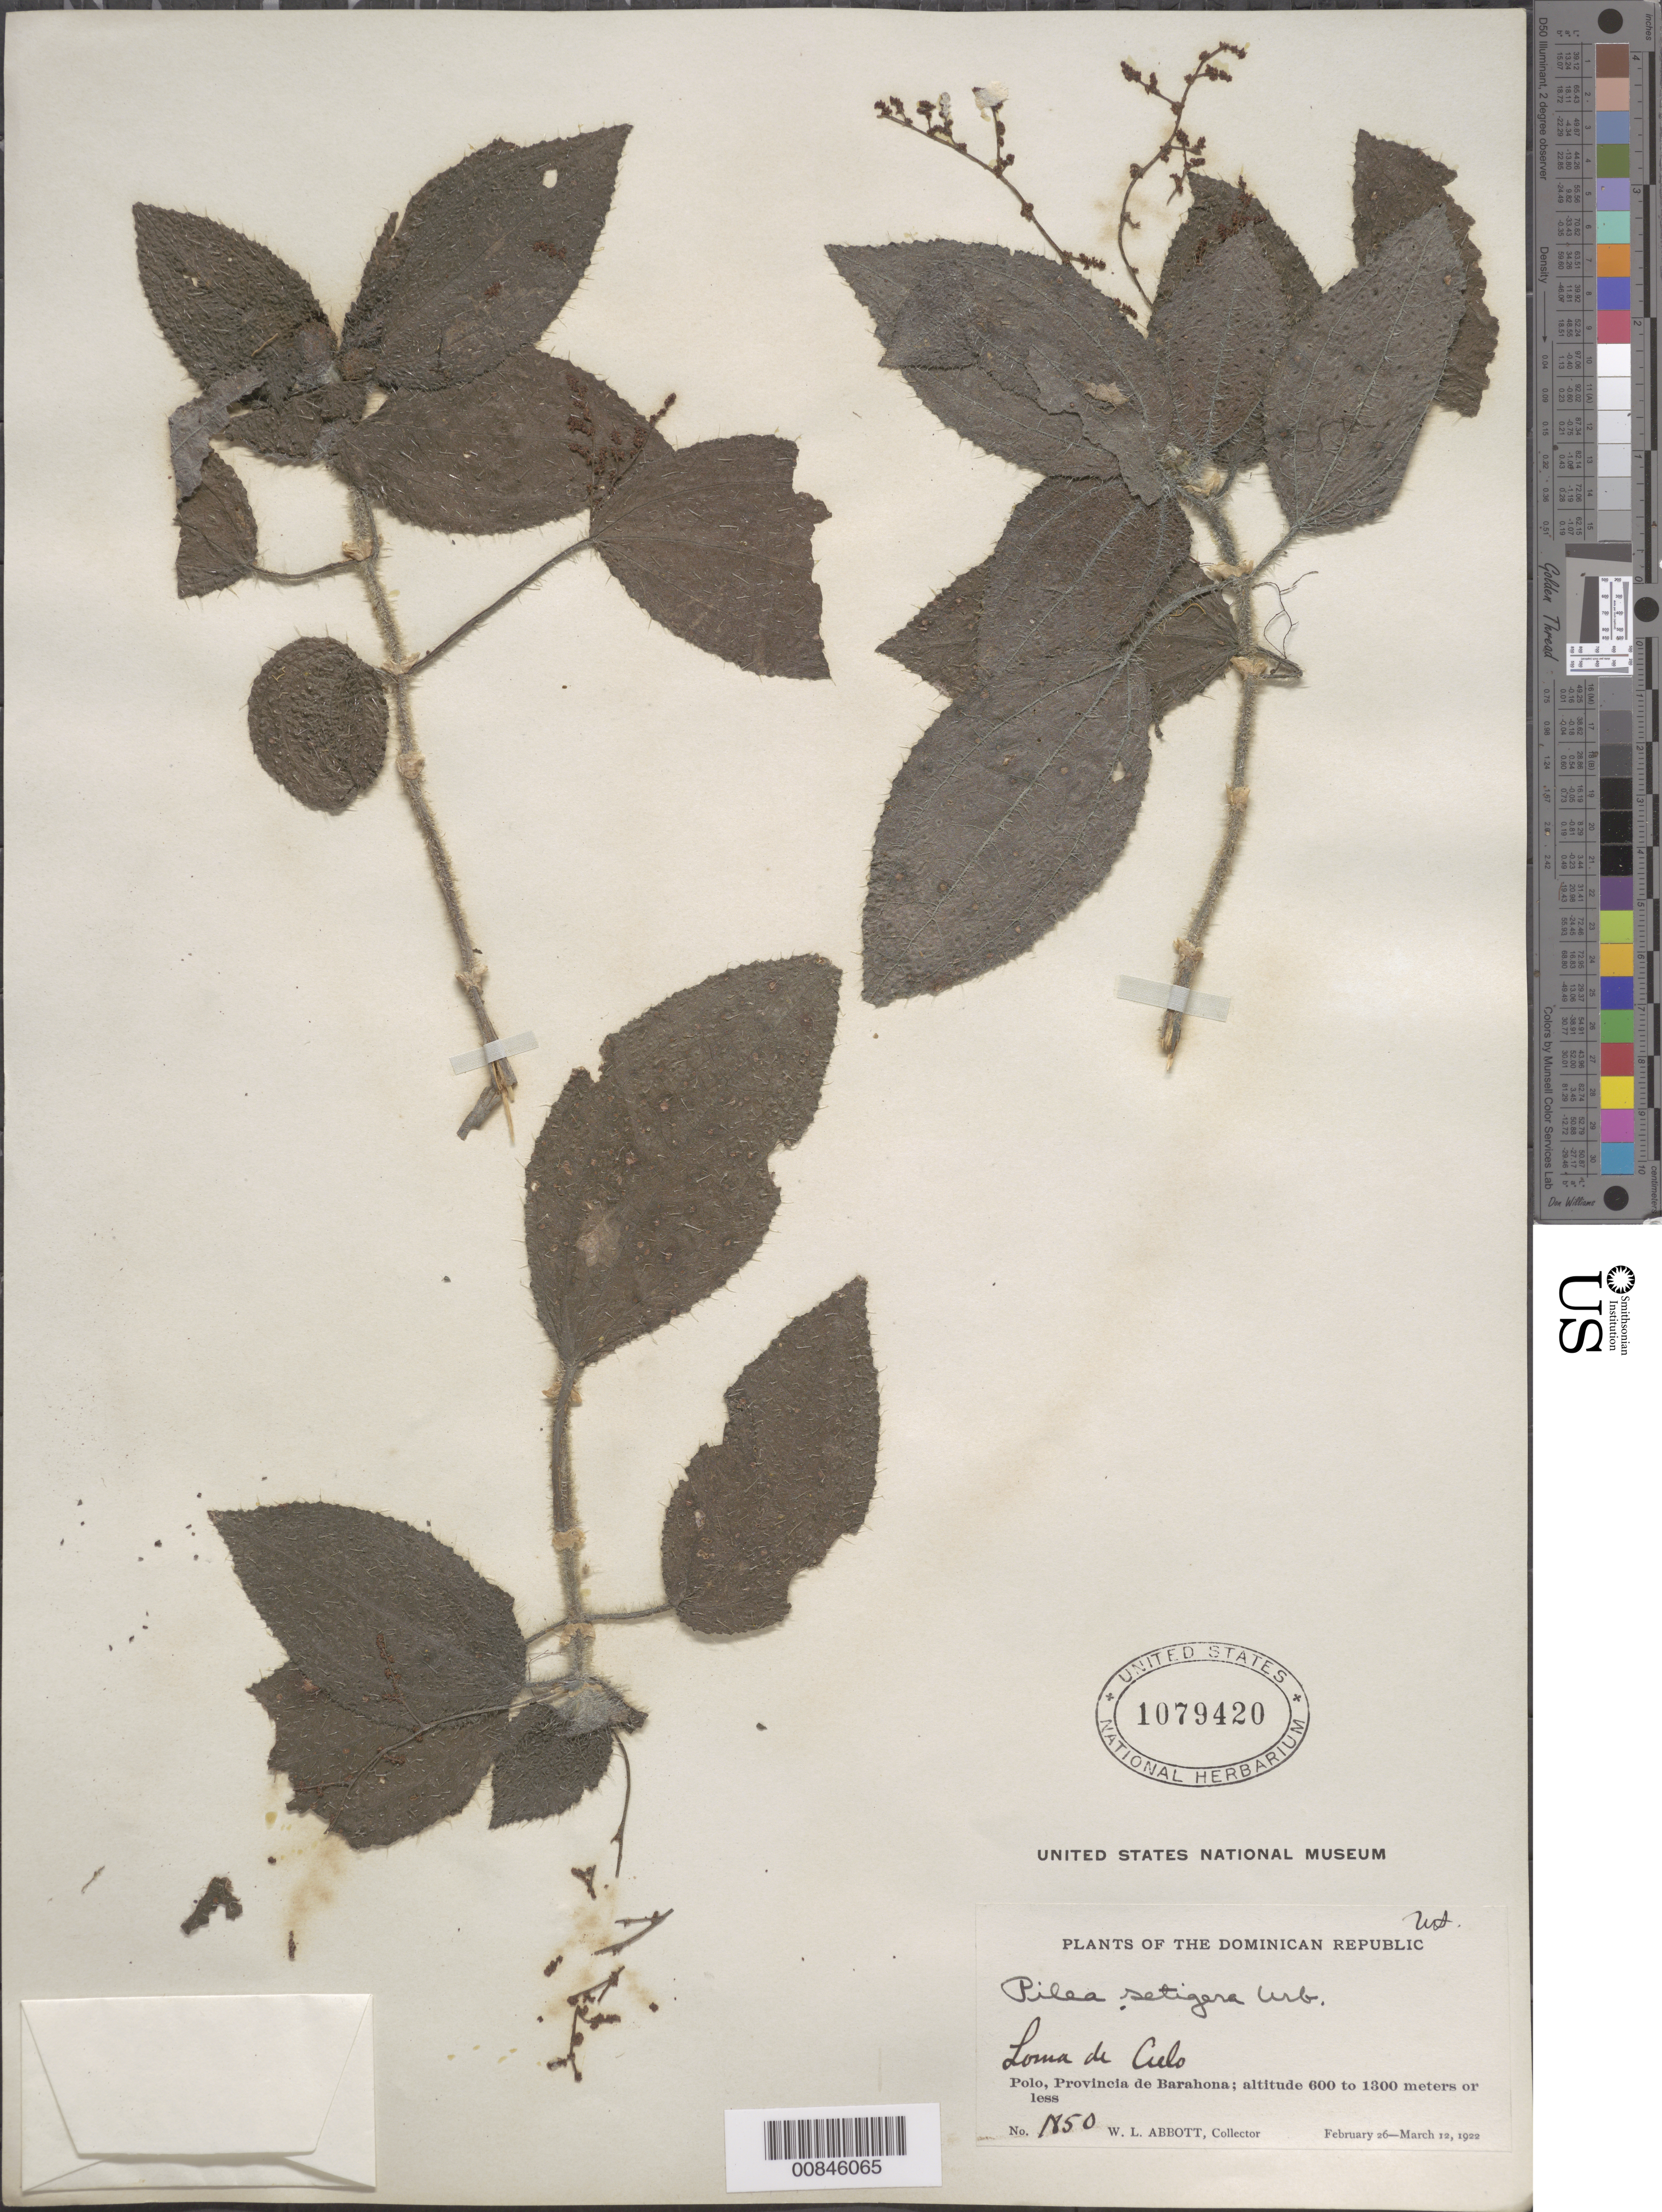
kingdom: Plantae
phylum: Tracheophyta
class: Magnoliopsida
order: Rosales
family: Urticaceae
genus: Pilea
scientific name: Pilea setigera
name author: Urb.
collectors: W. L. Abbott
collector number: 1850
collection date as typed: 26 Feb 1922 to 12 Mar 1922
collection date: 1922-02-26/1922-03-12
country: Dominican Republic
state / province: Barahona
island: Hispaniola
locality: Loma de Cielo. Polo.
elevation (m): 600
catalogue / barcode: US 1079420